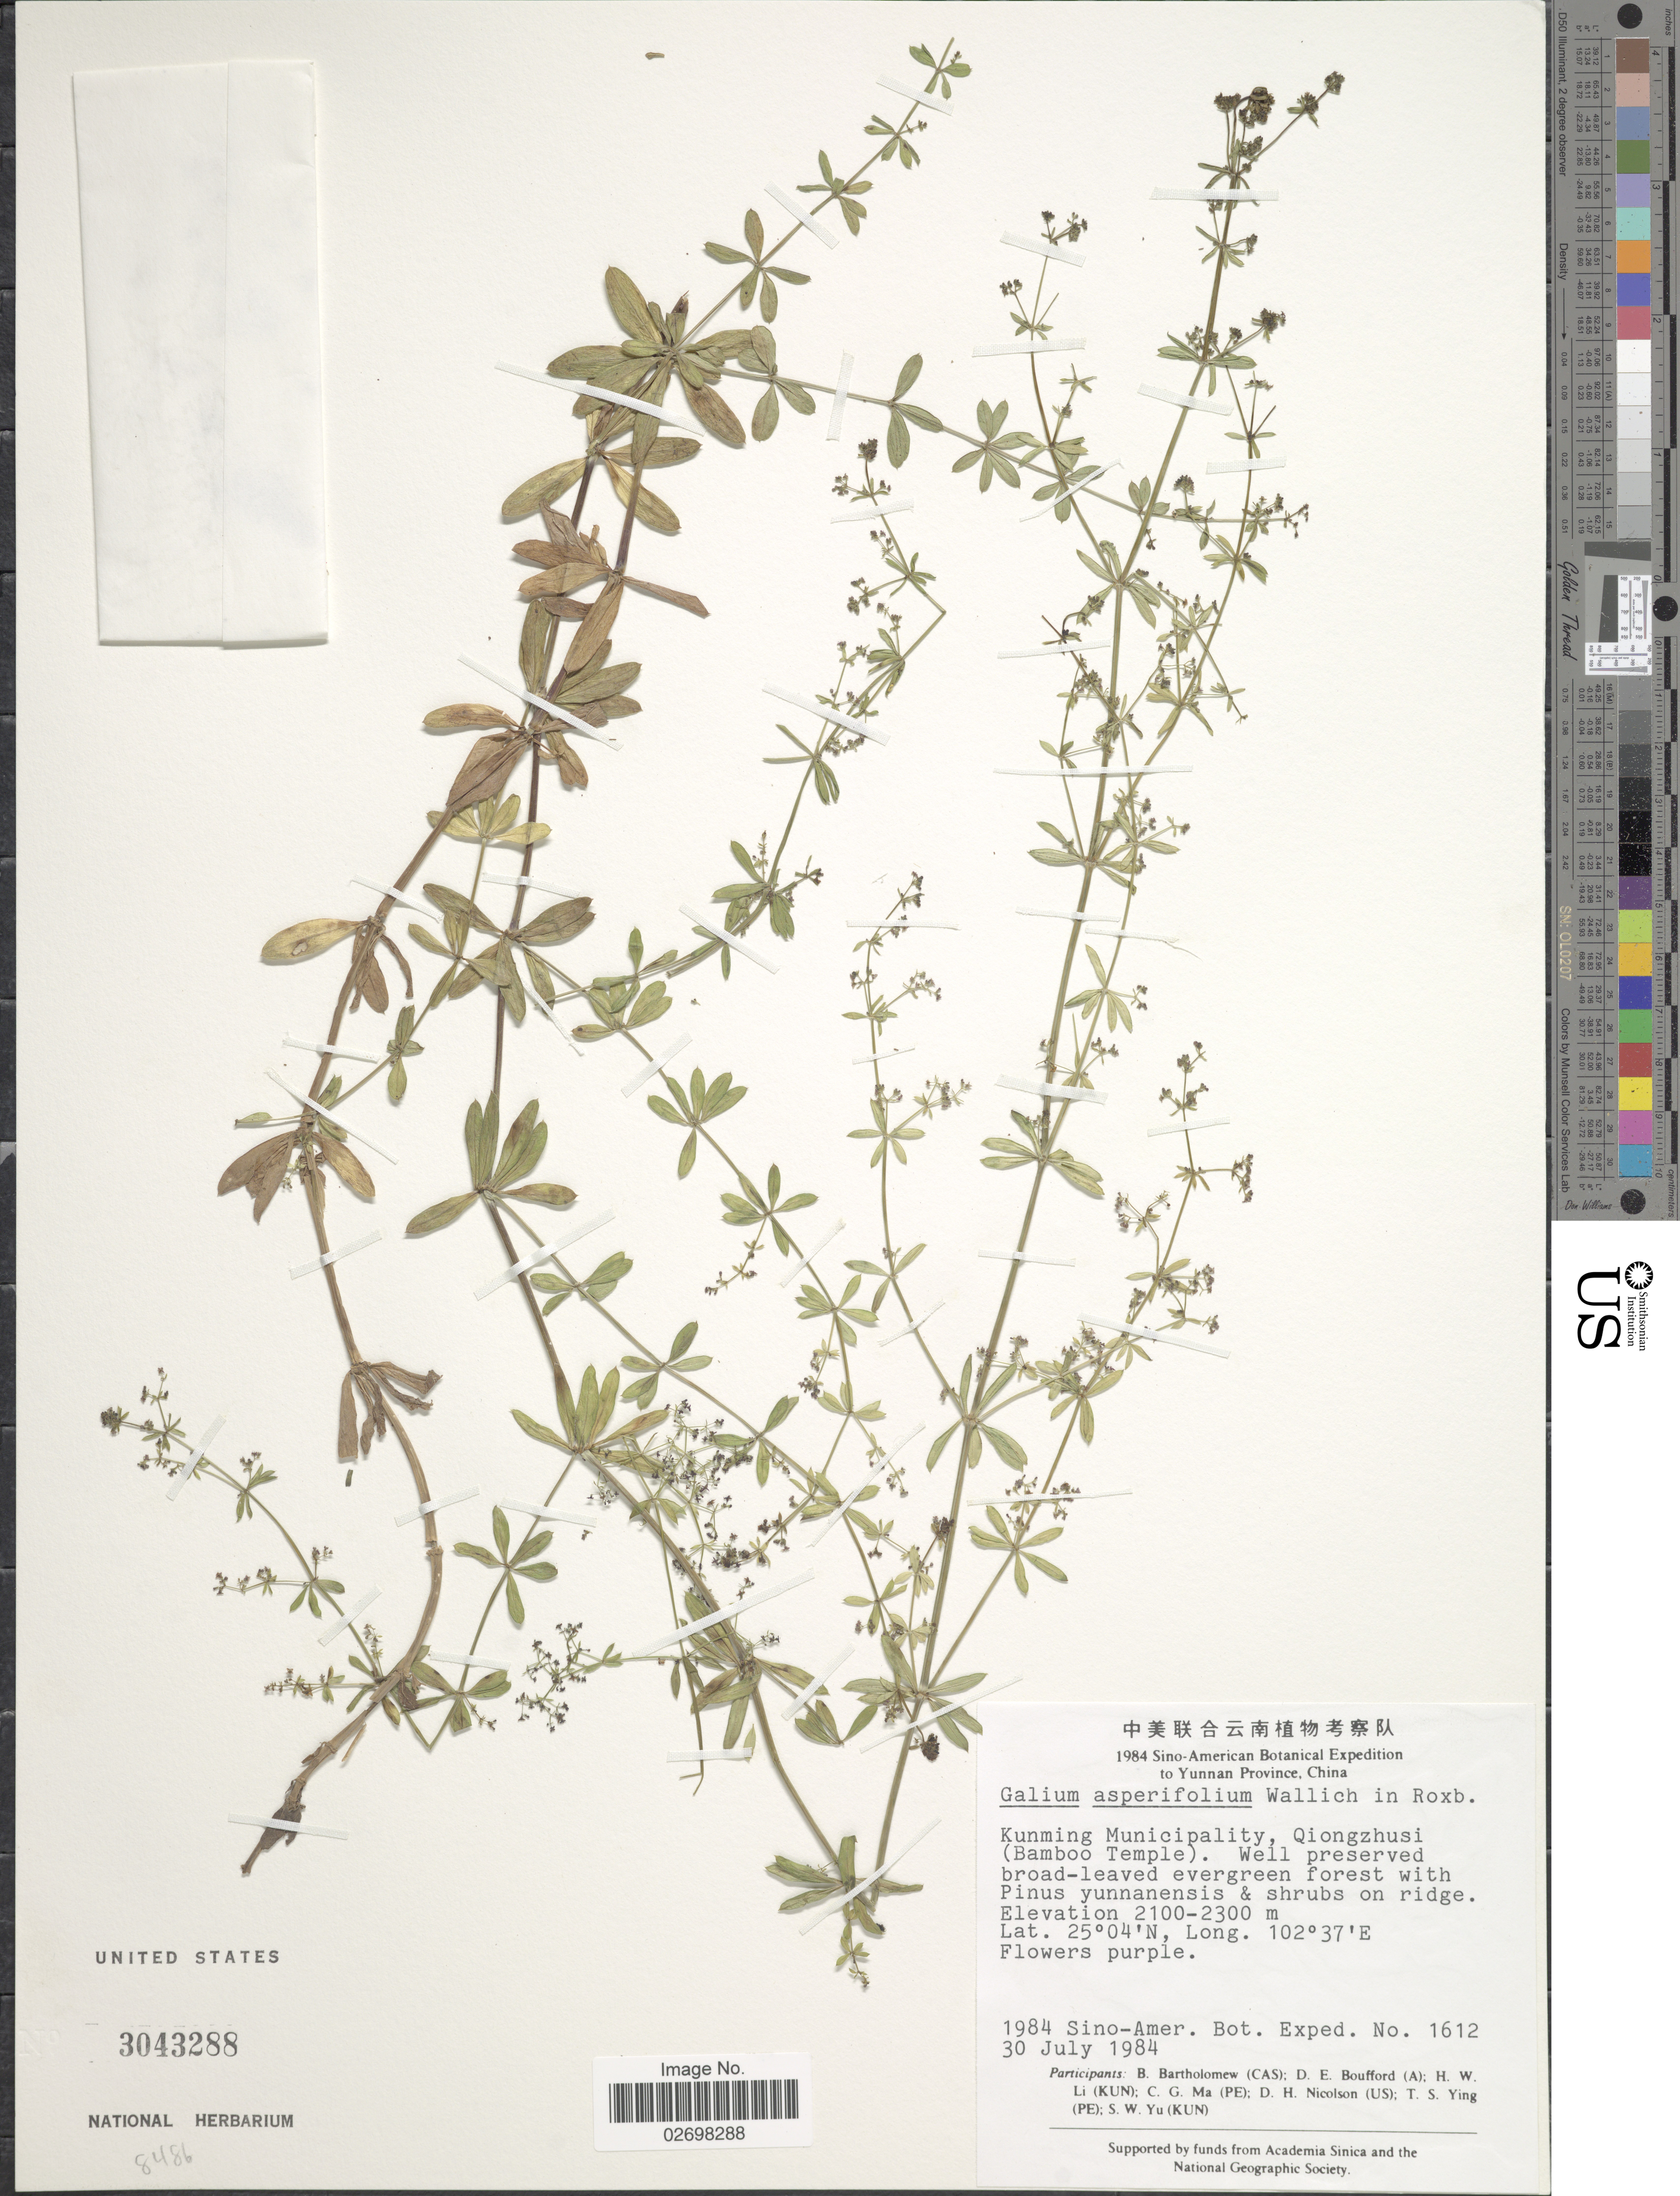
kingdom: Plantae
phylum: Tracheophyta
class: Magnoliopsida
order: Gentianales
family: Rubiaceae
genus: Galium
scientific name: Galium asperifolium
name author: Wall.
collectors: Sino-Amer. Bot. Exped. 1984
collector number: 1612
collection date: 1984-07-30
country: China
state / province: Yunnan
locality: Kunming Municipality, Qiongshusi (Bamboo Temple)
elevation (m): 2100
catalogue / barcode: US 3043288